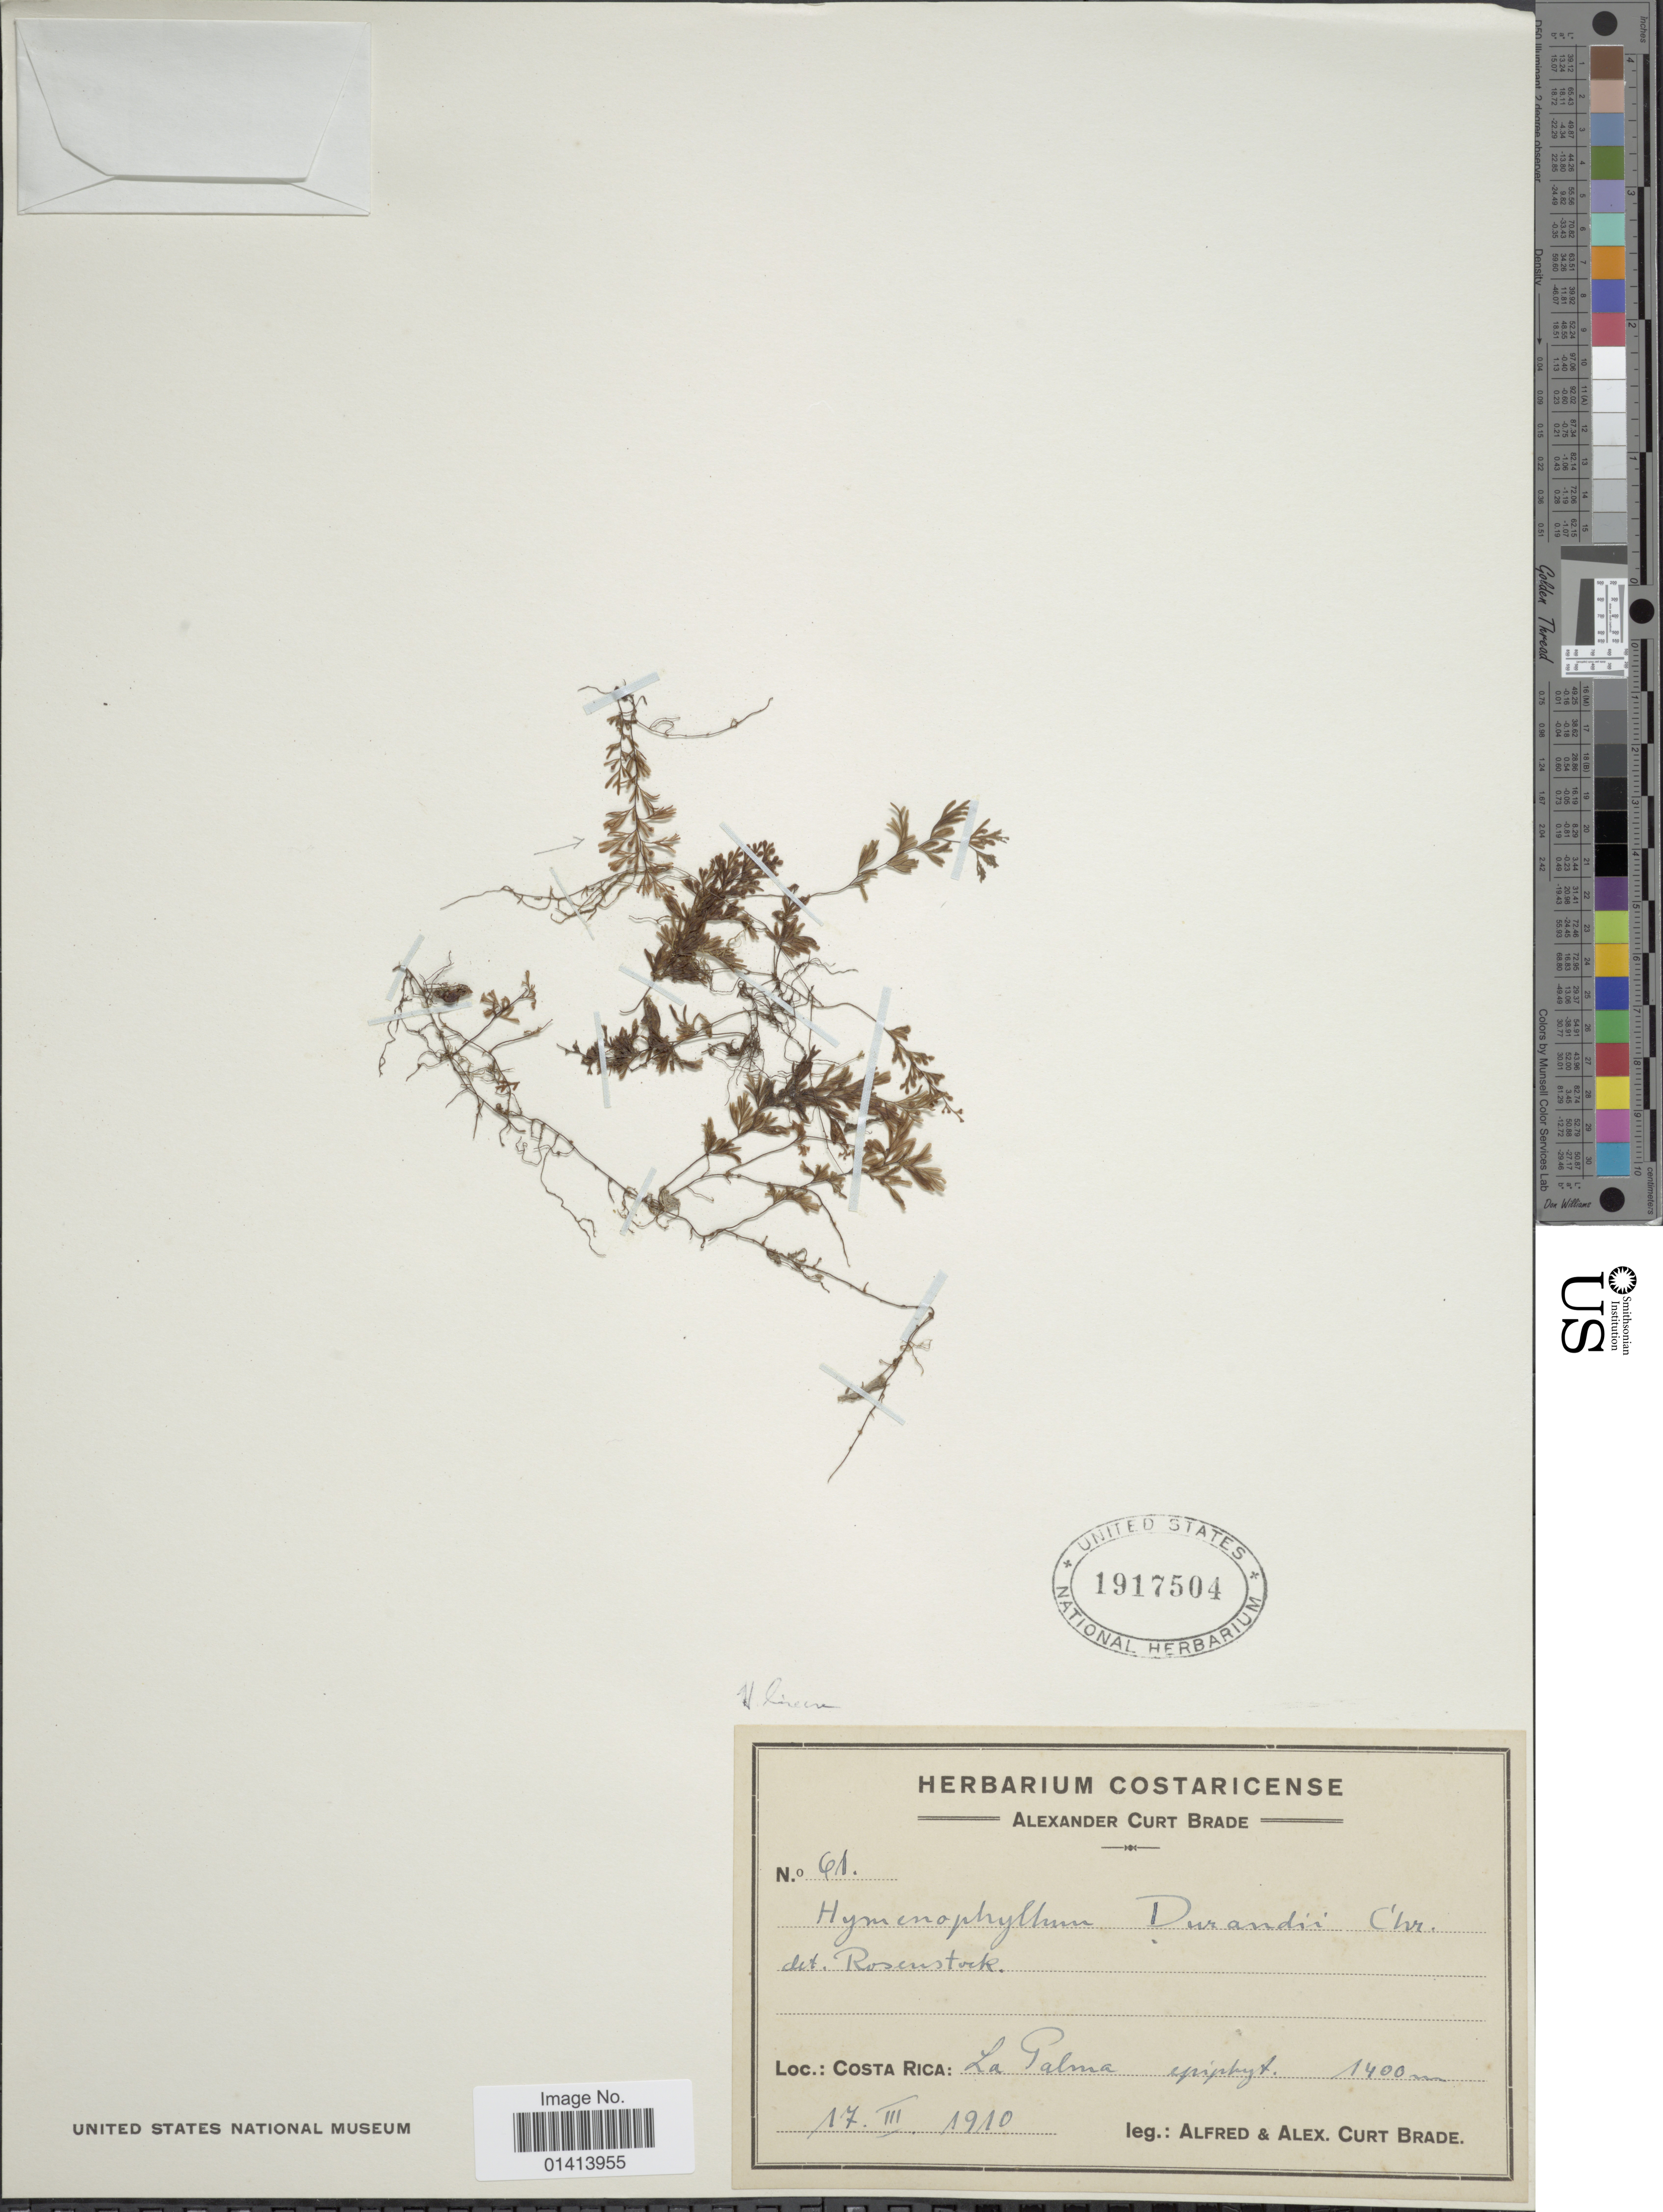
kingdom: Plantae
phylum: Tracheophyta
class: Polypodiopsida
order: Hymenophyllales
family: Hymenophyllaceae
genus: Hymenophyllum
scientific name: Hymenophyllum lineare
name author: (Sw.) Sw.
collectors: A. C. Brade & A. C. Brade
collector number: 61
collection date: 1910-03-17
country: Costa Rica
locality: La Palma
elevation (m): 1400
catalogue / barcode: US 1917504